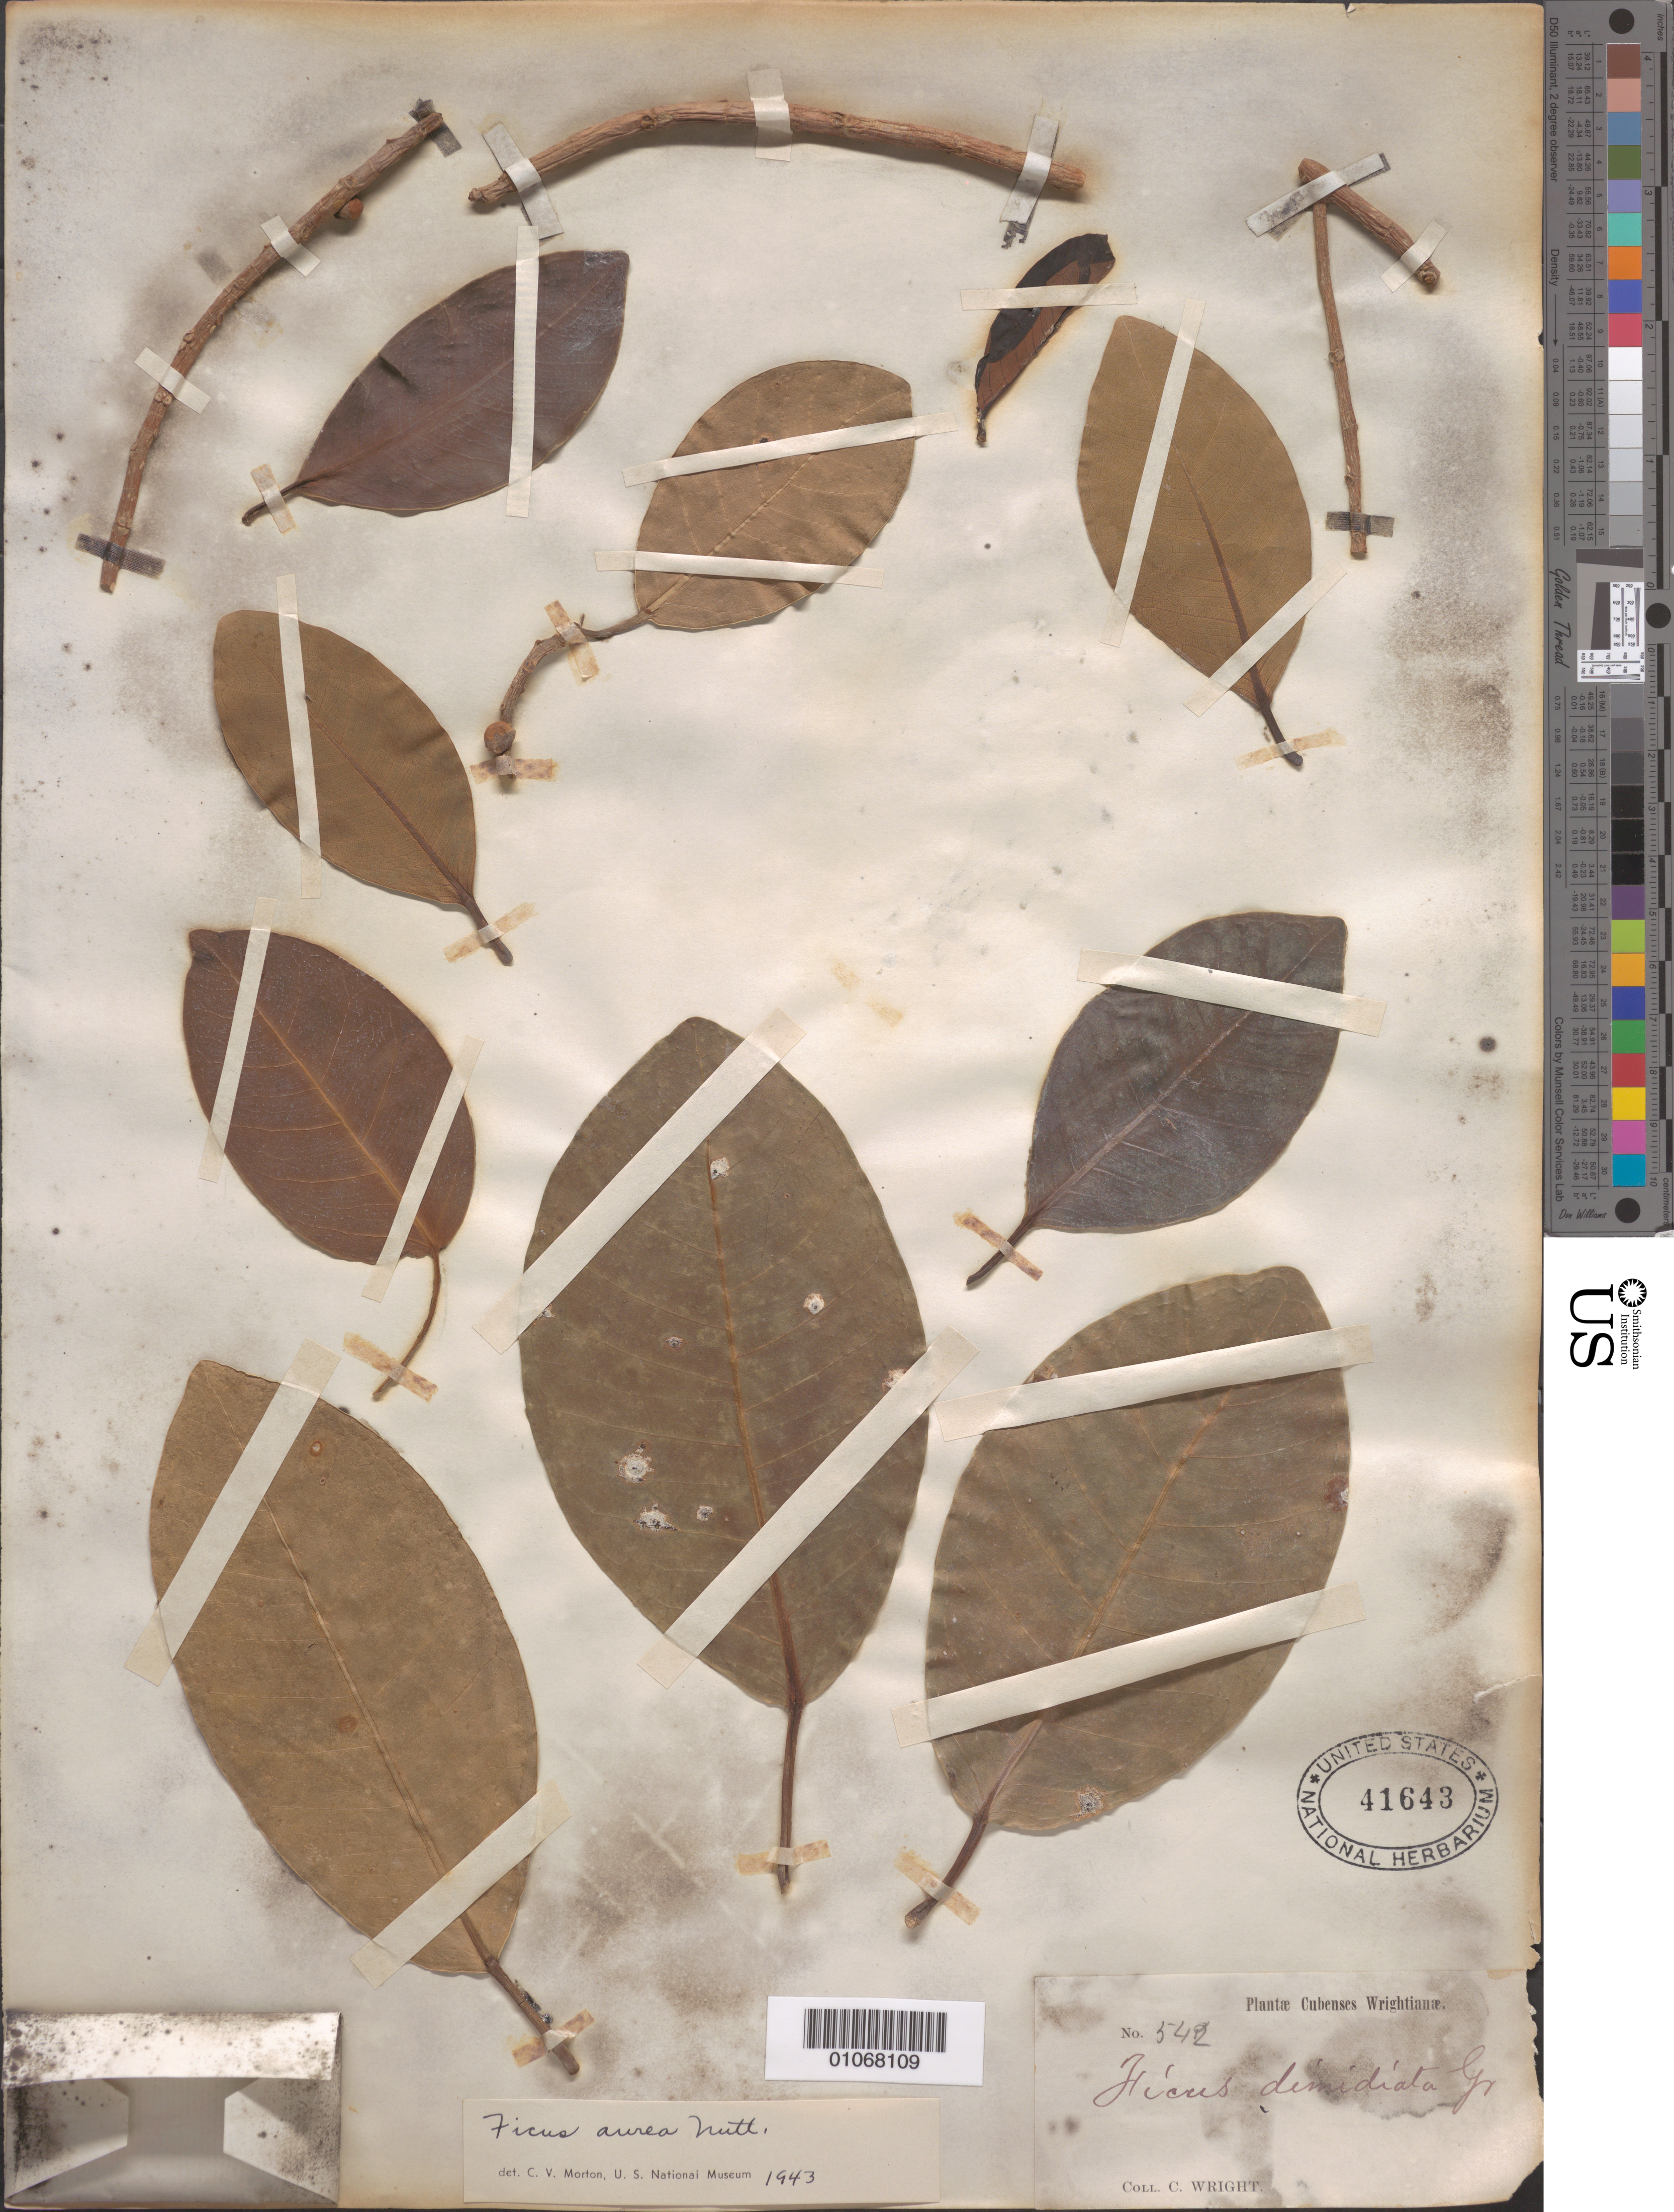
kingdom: Plantae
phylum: Tracheophyta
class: Magnoliopsida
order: Rosales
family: Moraceae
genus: Ficus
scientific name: Ficus aurea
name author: Nutt.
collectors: C. Wright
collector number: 542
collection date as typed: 1800 to 1899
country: Cuba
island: Cuba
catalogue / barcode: US 41643